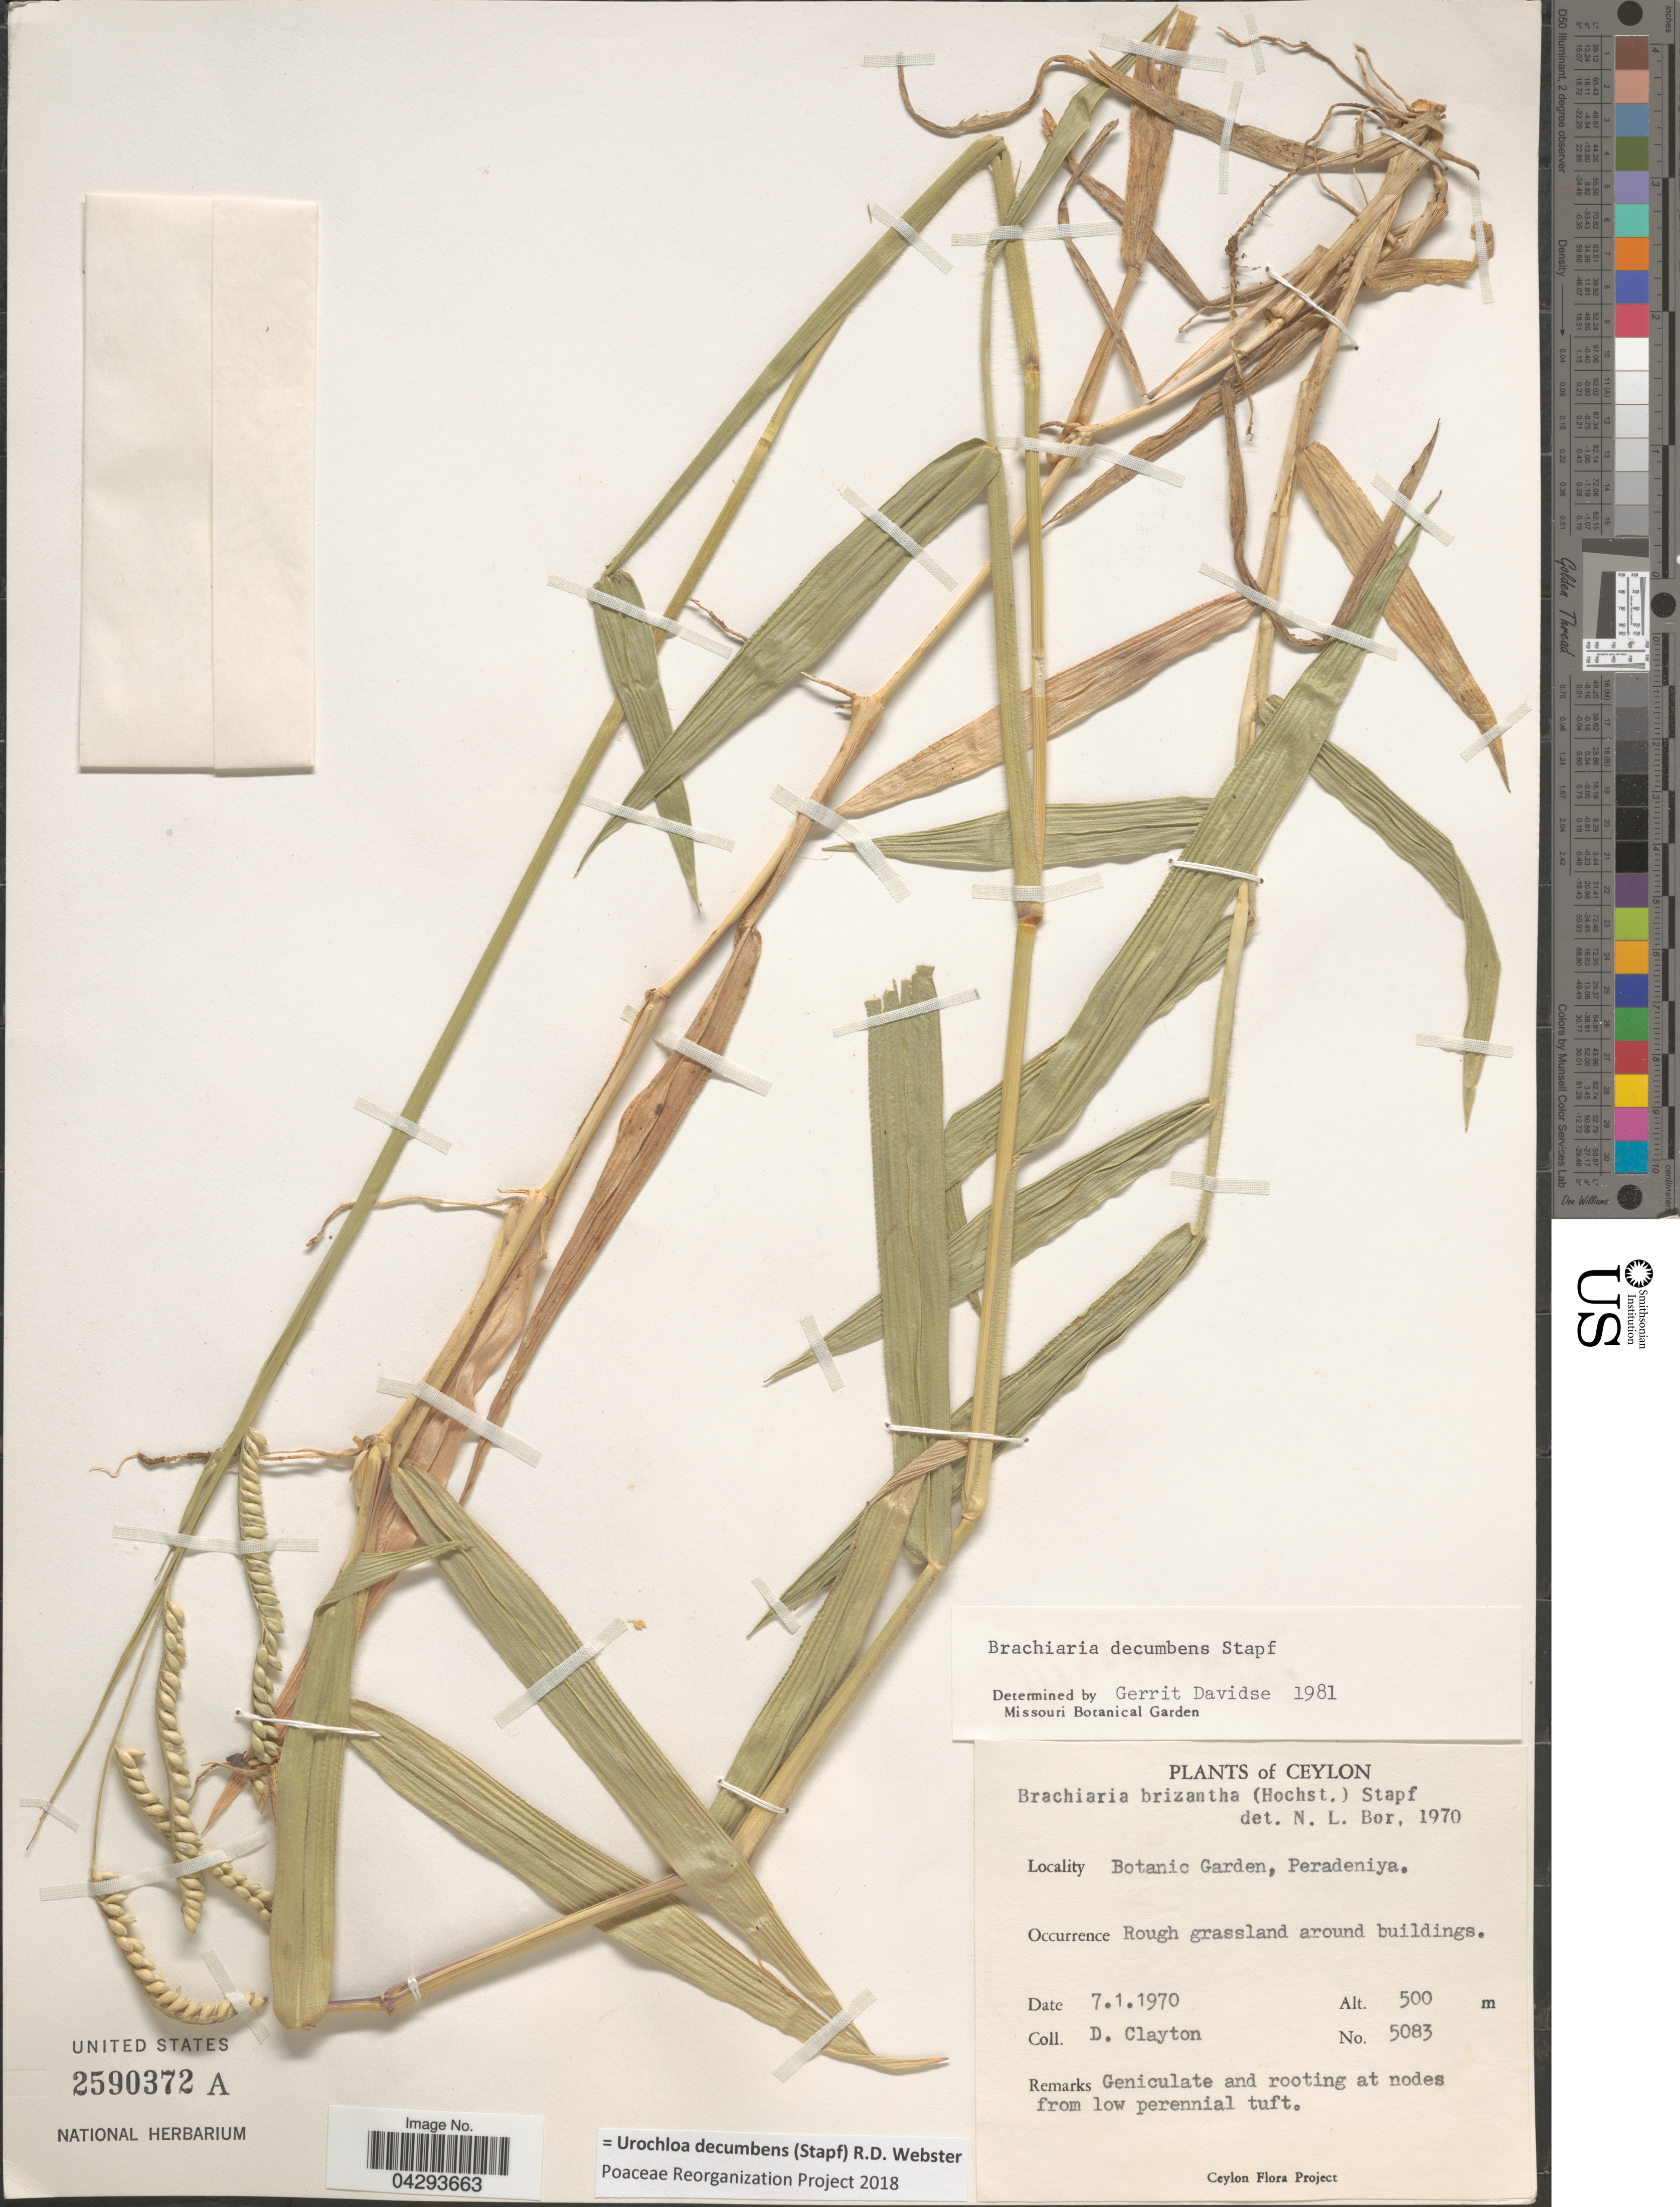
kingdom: Plantae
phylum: Tracheophyta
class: Liliopsida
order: Poales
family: Poaceae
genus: Urochloa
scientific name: Urochloa decumbens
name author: (Stapf) R.D. Webster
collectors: D. Clayton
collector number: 5083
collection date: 1970-01-07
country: Sri Lanka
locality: Ceylon. Botanic Garden, Peradeniya.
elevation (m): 500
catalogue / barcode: US 2590372A